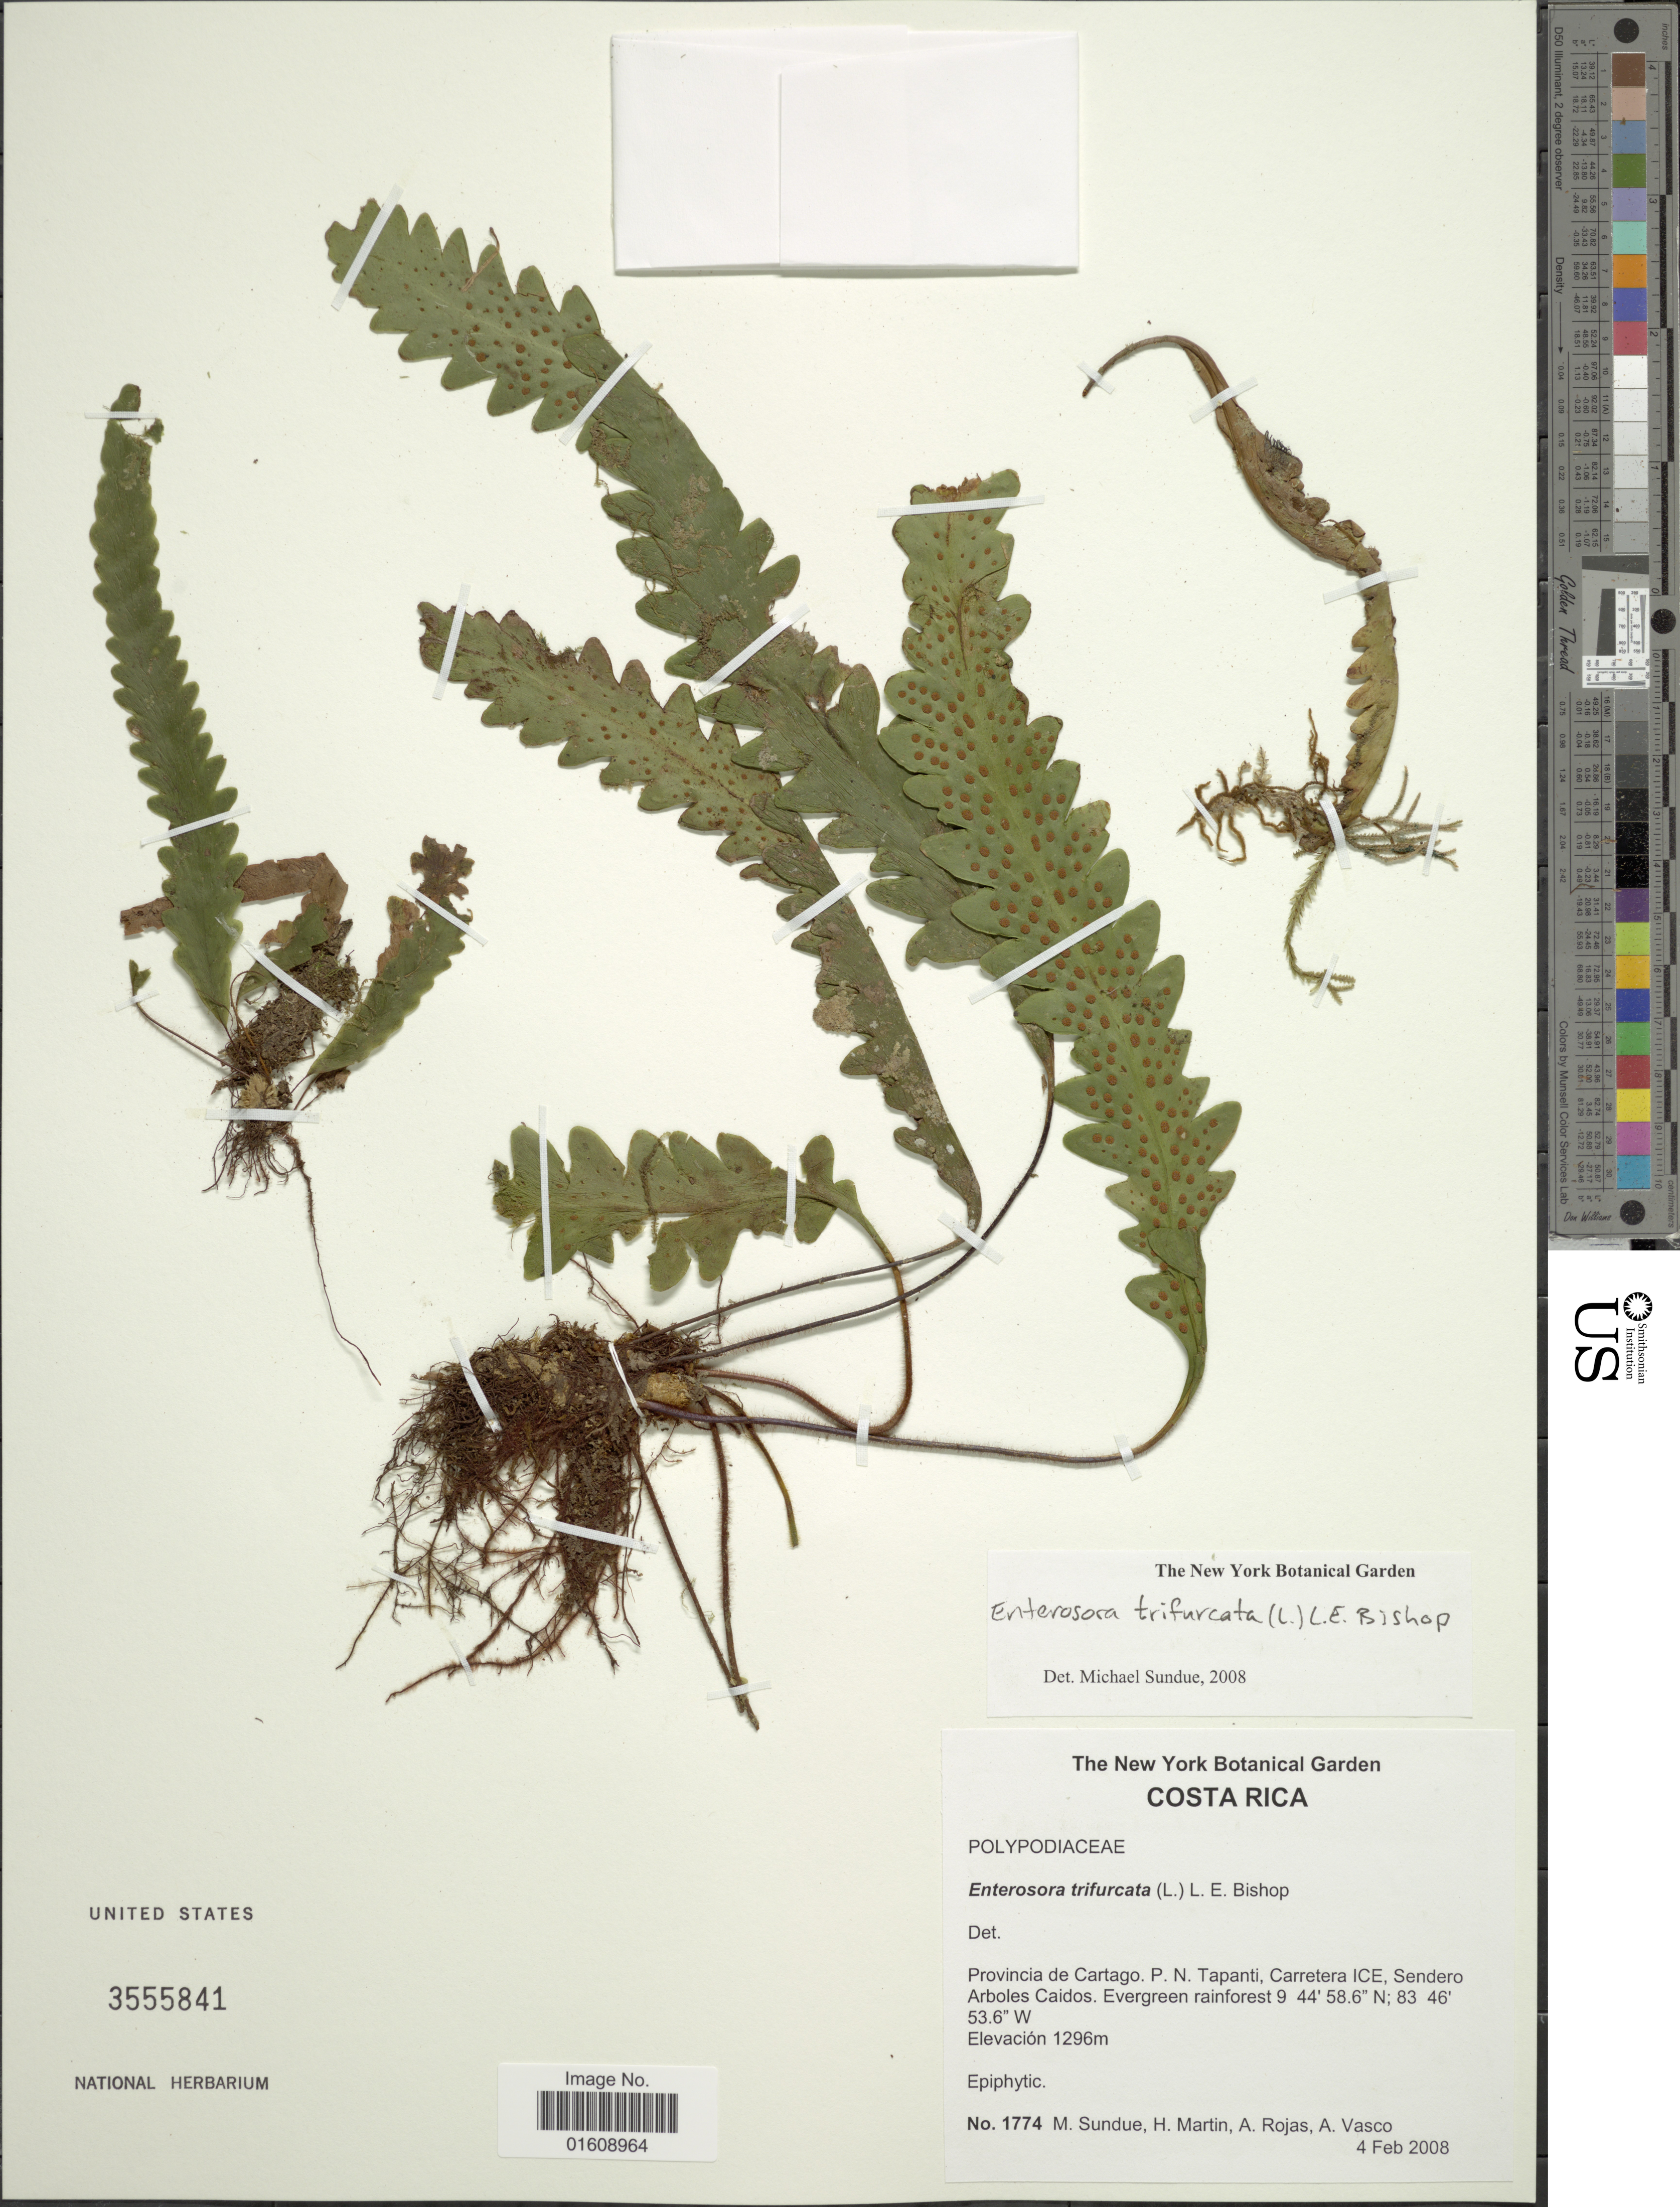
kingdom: Plantae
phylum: Tracheophyta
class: Polypodiopsida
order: Polypodiales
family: Polypodiaceae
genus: Enterosora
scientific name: Enterosora trifurcata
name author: (L.) L.E. Bishop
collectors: M. Sundue, H. Martin, A. Rojas & A. Vasco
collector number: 1774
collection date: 2008-02-04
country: Costa Rica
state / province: Cartago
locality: Costa Rica, Provincia de Cartago. P. N. Tapanti, Carretera ICE, Sendero Arboles Caidos. Evergreen forest.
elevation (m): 1296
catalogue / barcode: US 3555841